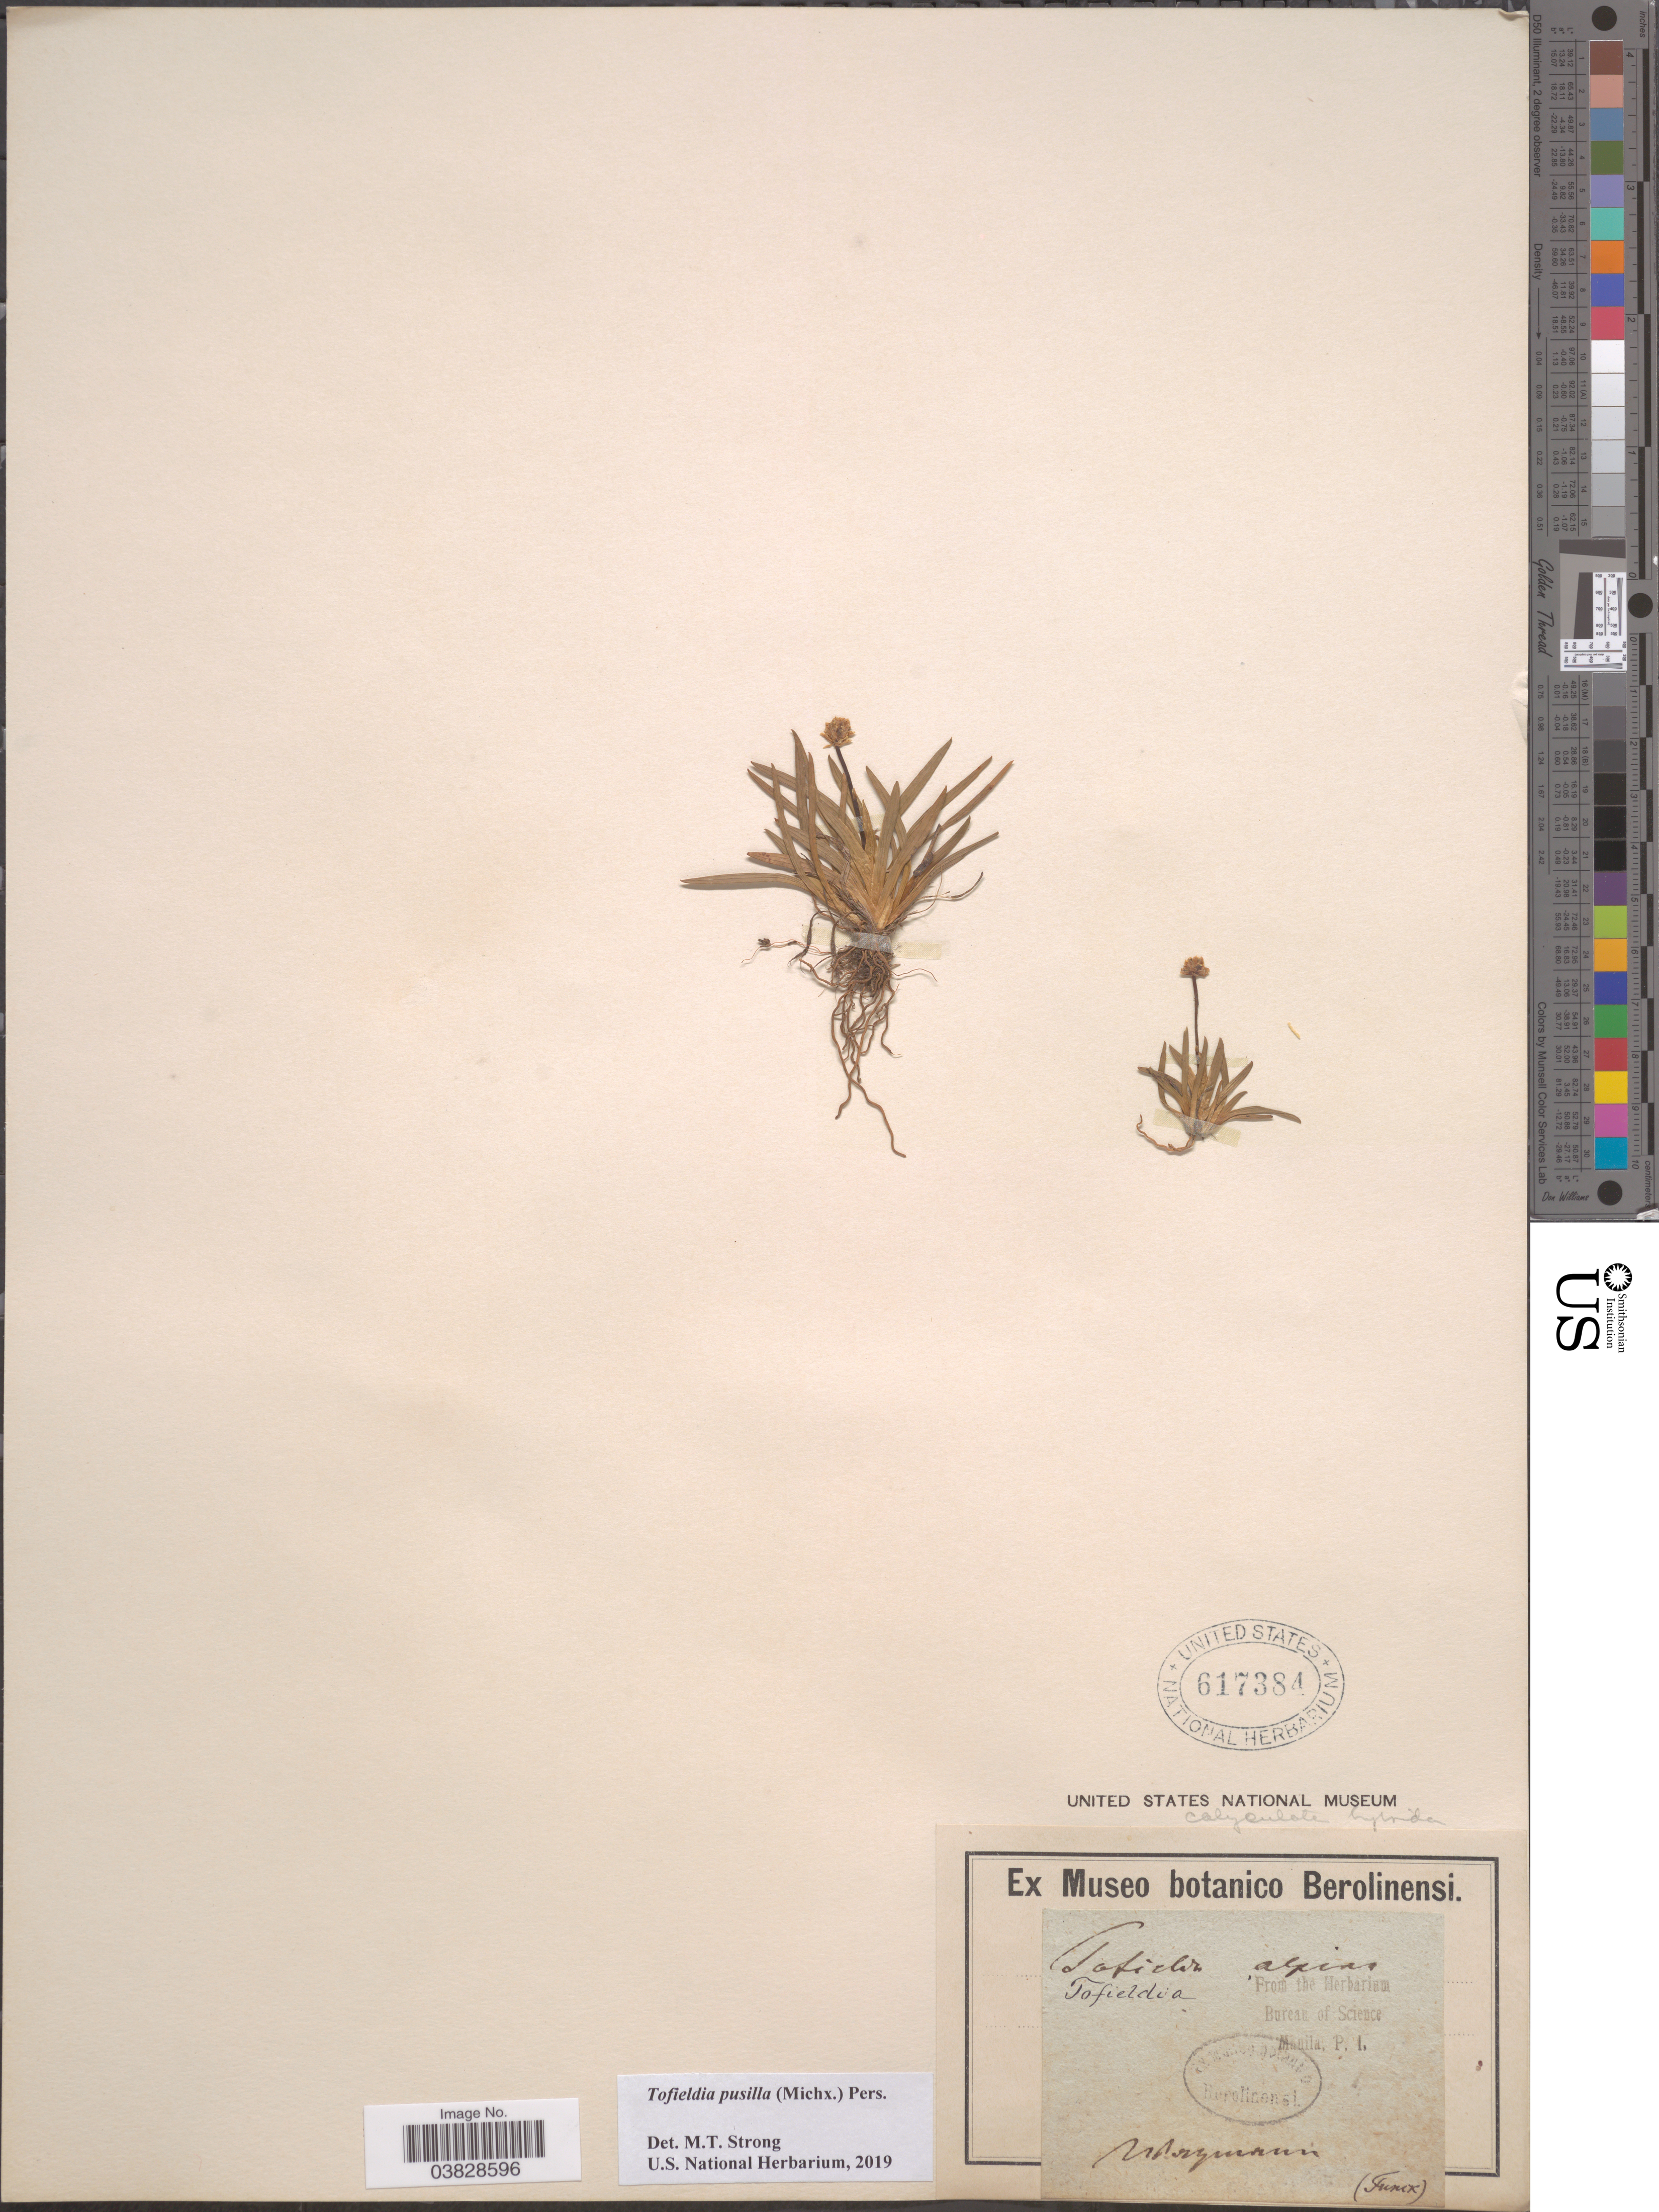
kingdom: Plantae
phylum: Tracheophyta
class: Liliopsida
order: Alismatales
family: Tofieldiaceae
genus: Tofieldia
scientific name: Tofieldia pusilla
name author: (Michx.) Pers.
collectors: Ex herb. Bureau of Science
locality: [illegible text].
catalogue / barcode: US 617384